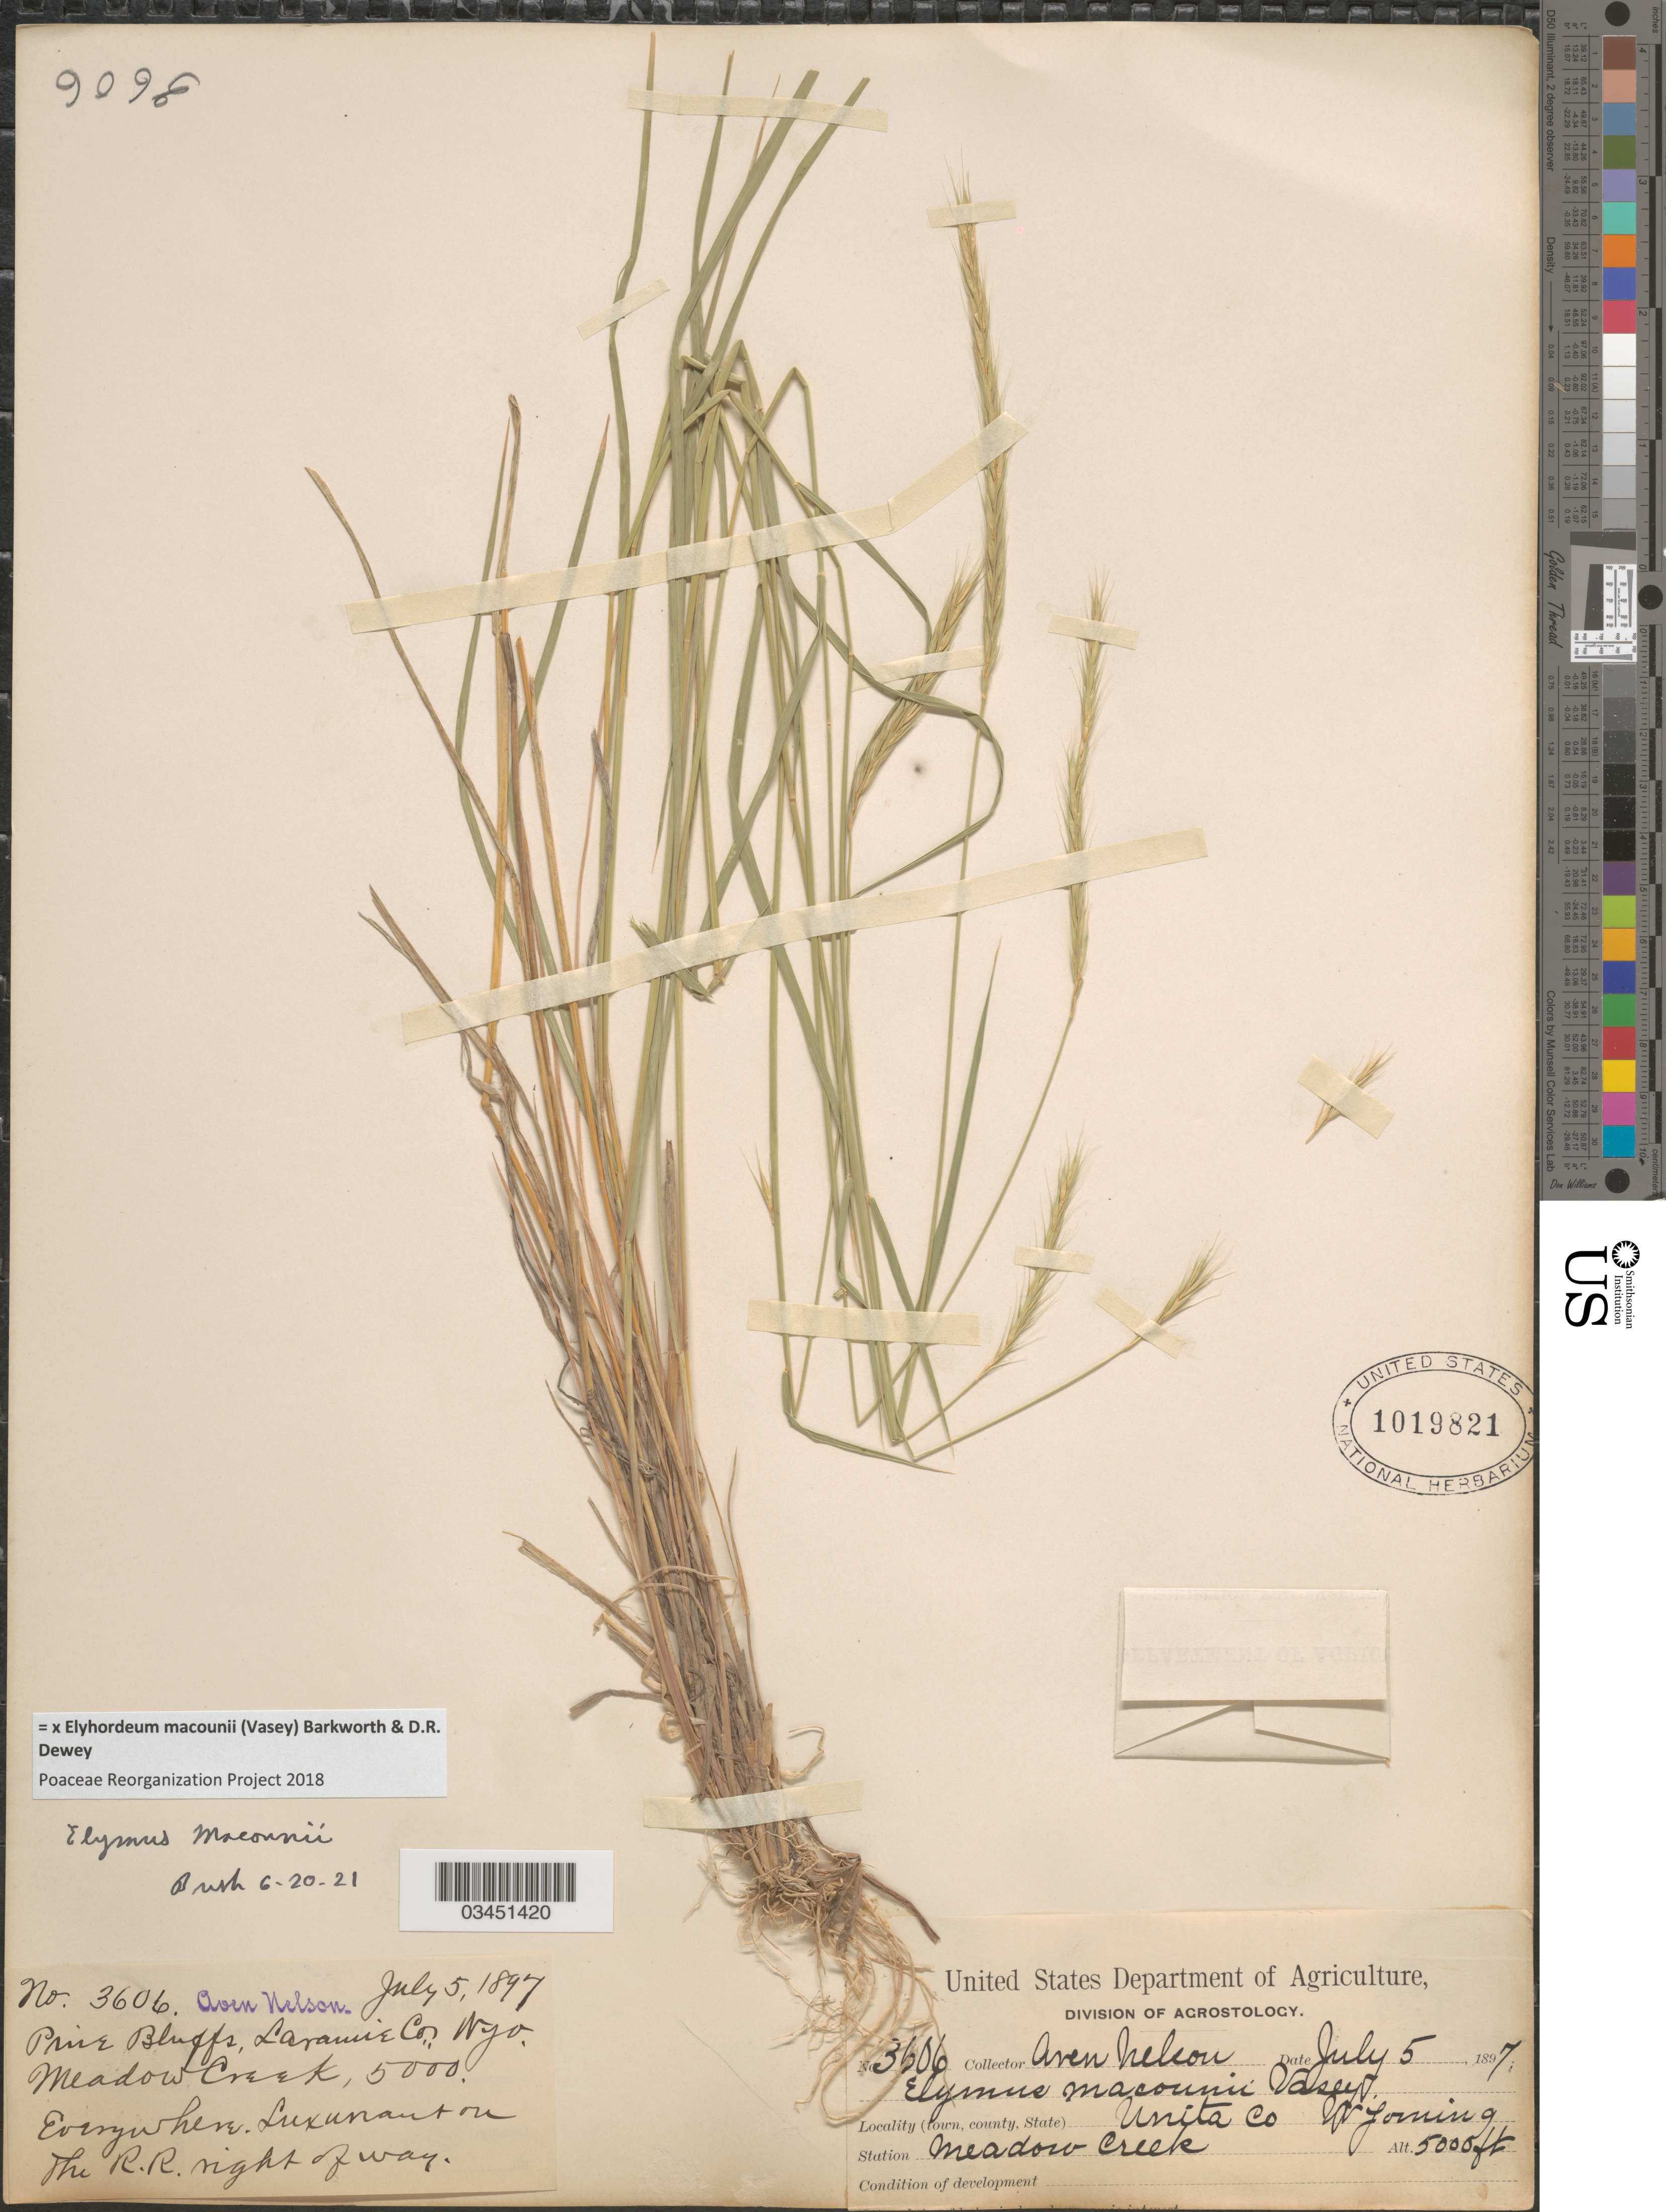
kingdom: Plantae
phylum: Tracheophyta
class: Liliopsida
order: Poales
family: Poaceae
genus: Elyhordeum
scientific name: x Elyhordeum macounii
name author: (Vasey) Barkworth & Dewey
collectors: A. Nelson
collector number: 3606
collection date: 1897-07-05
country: United States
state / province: Wyoming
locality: Unita Co. Station Meadow Creek. Pine Bluffs, Laramie Co.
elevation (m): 1524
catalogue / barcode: US 1019821